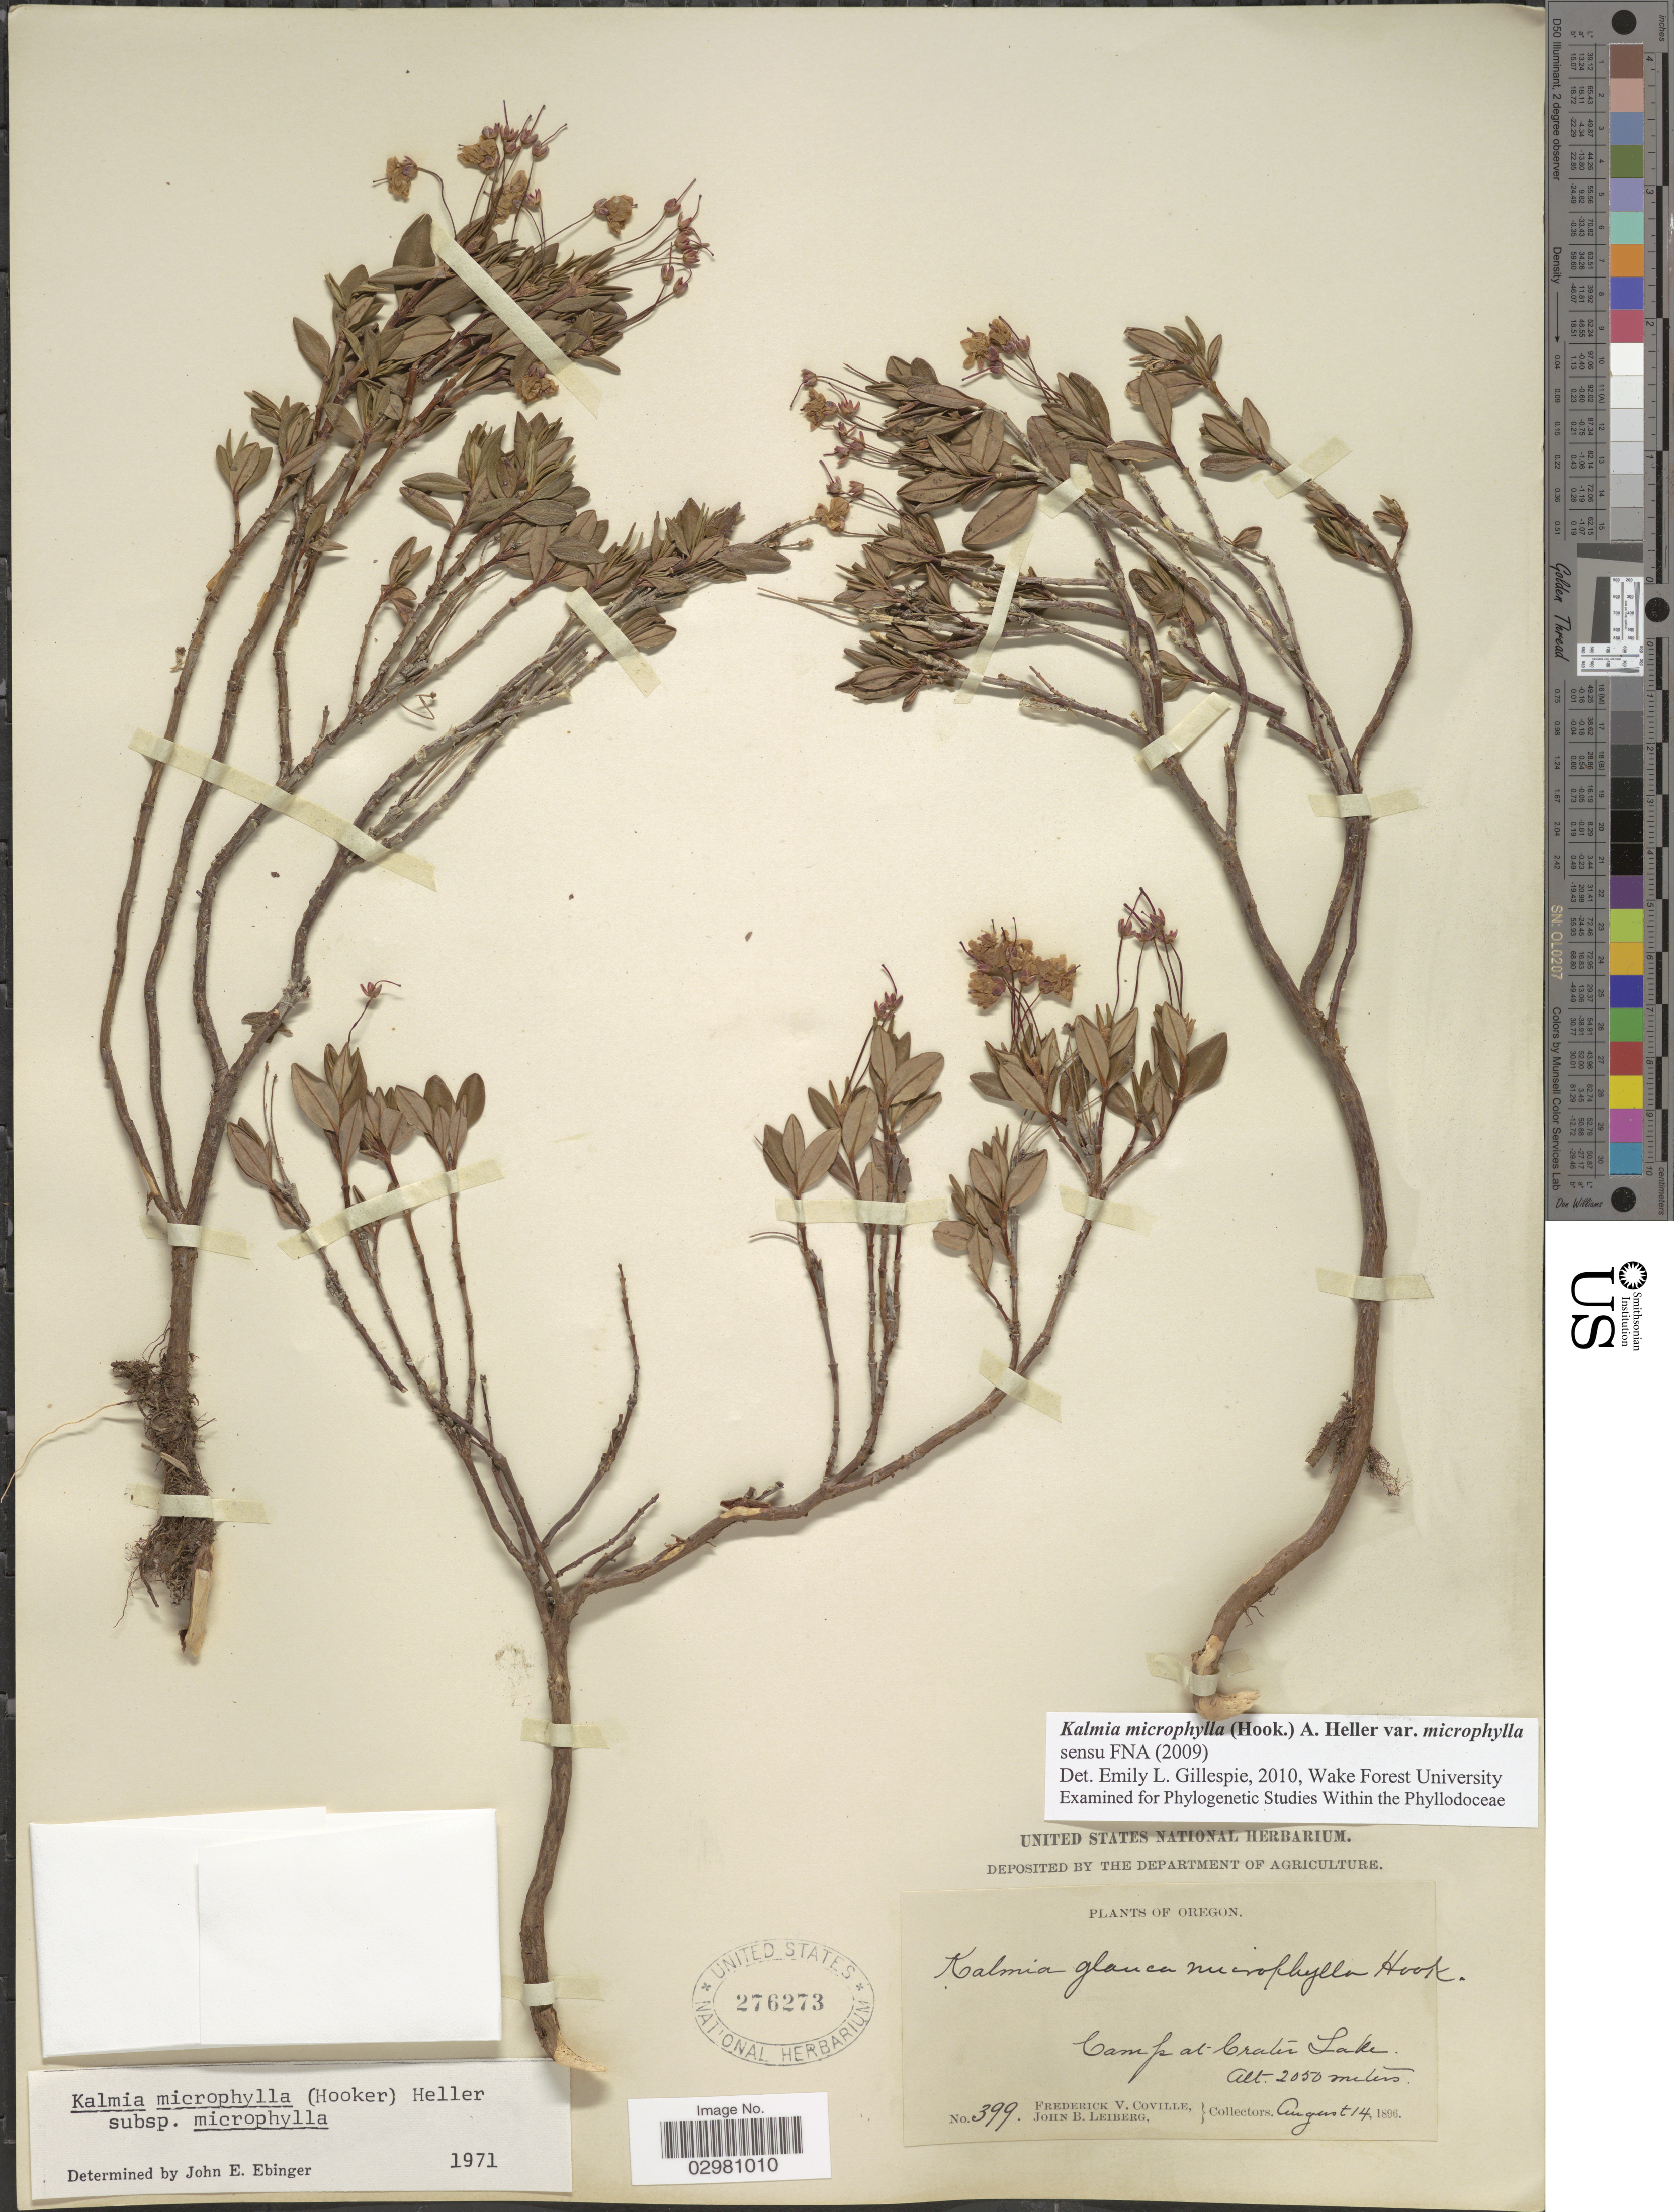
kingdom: Plantae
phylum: Tracheophyta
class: Magnoliopsida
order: Ericales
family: Ericaceae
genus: Kalmia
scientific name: Kalmia microphylla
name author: (Hook.) A. Heller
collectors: F. V. Coville & J. Leiberg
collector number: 399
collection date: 1896-08-14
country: United States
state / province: Oregon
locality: Camp at Crater Lake.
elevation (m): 2050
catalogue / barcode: US 276273